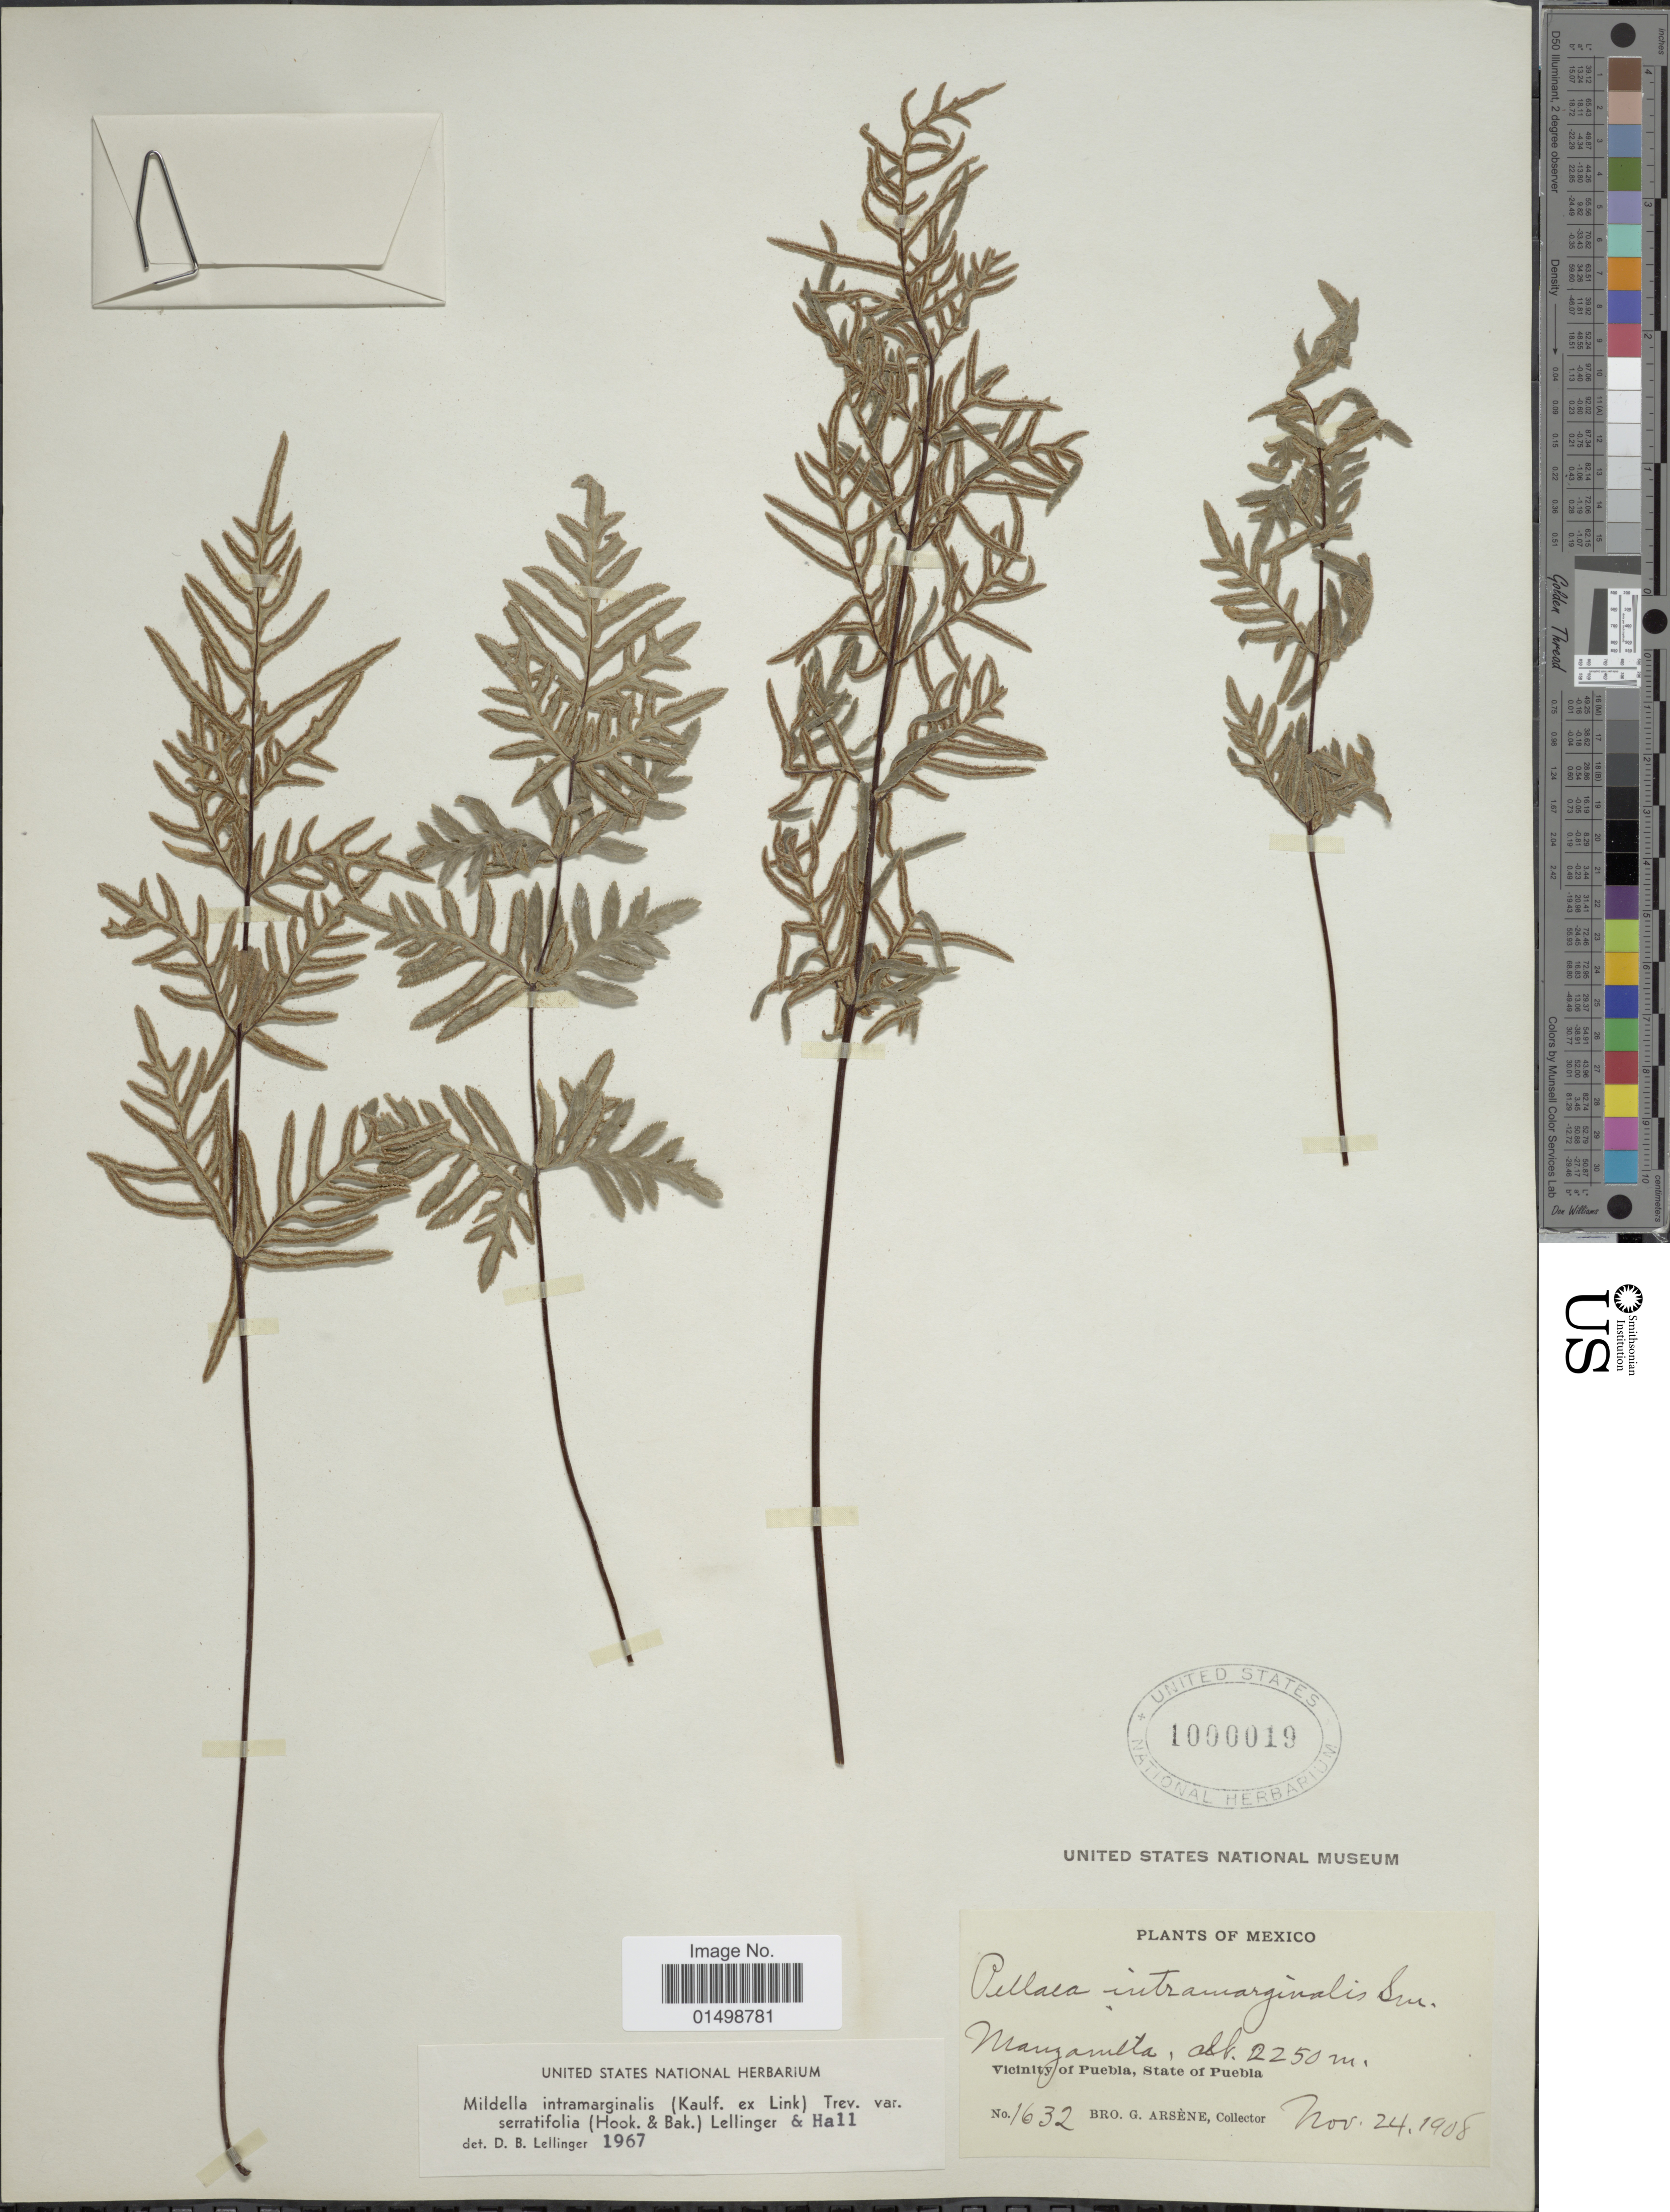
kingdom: Plantae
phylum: Tracheophyta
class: Polypodiopsida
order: Polypodiales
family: Pteridaceae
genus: Cheilanthes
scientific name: Cheilanthes intramarginalis var. serratifolia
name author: (Kaulf.) Hook.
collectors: Bro. G. Arsène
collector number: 1632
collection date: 1908-11-24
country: Mexico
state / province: Puebla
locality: Manzanilla, Vicinity of Puebla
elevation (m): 2250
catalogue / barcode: US 1000019